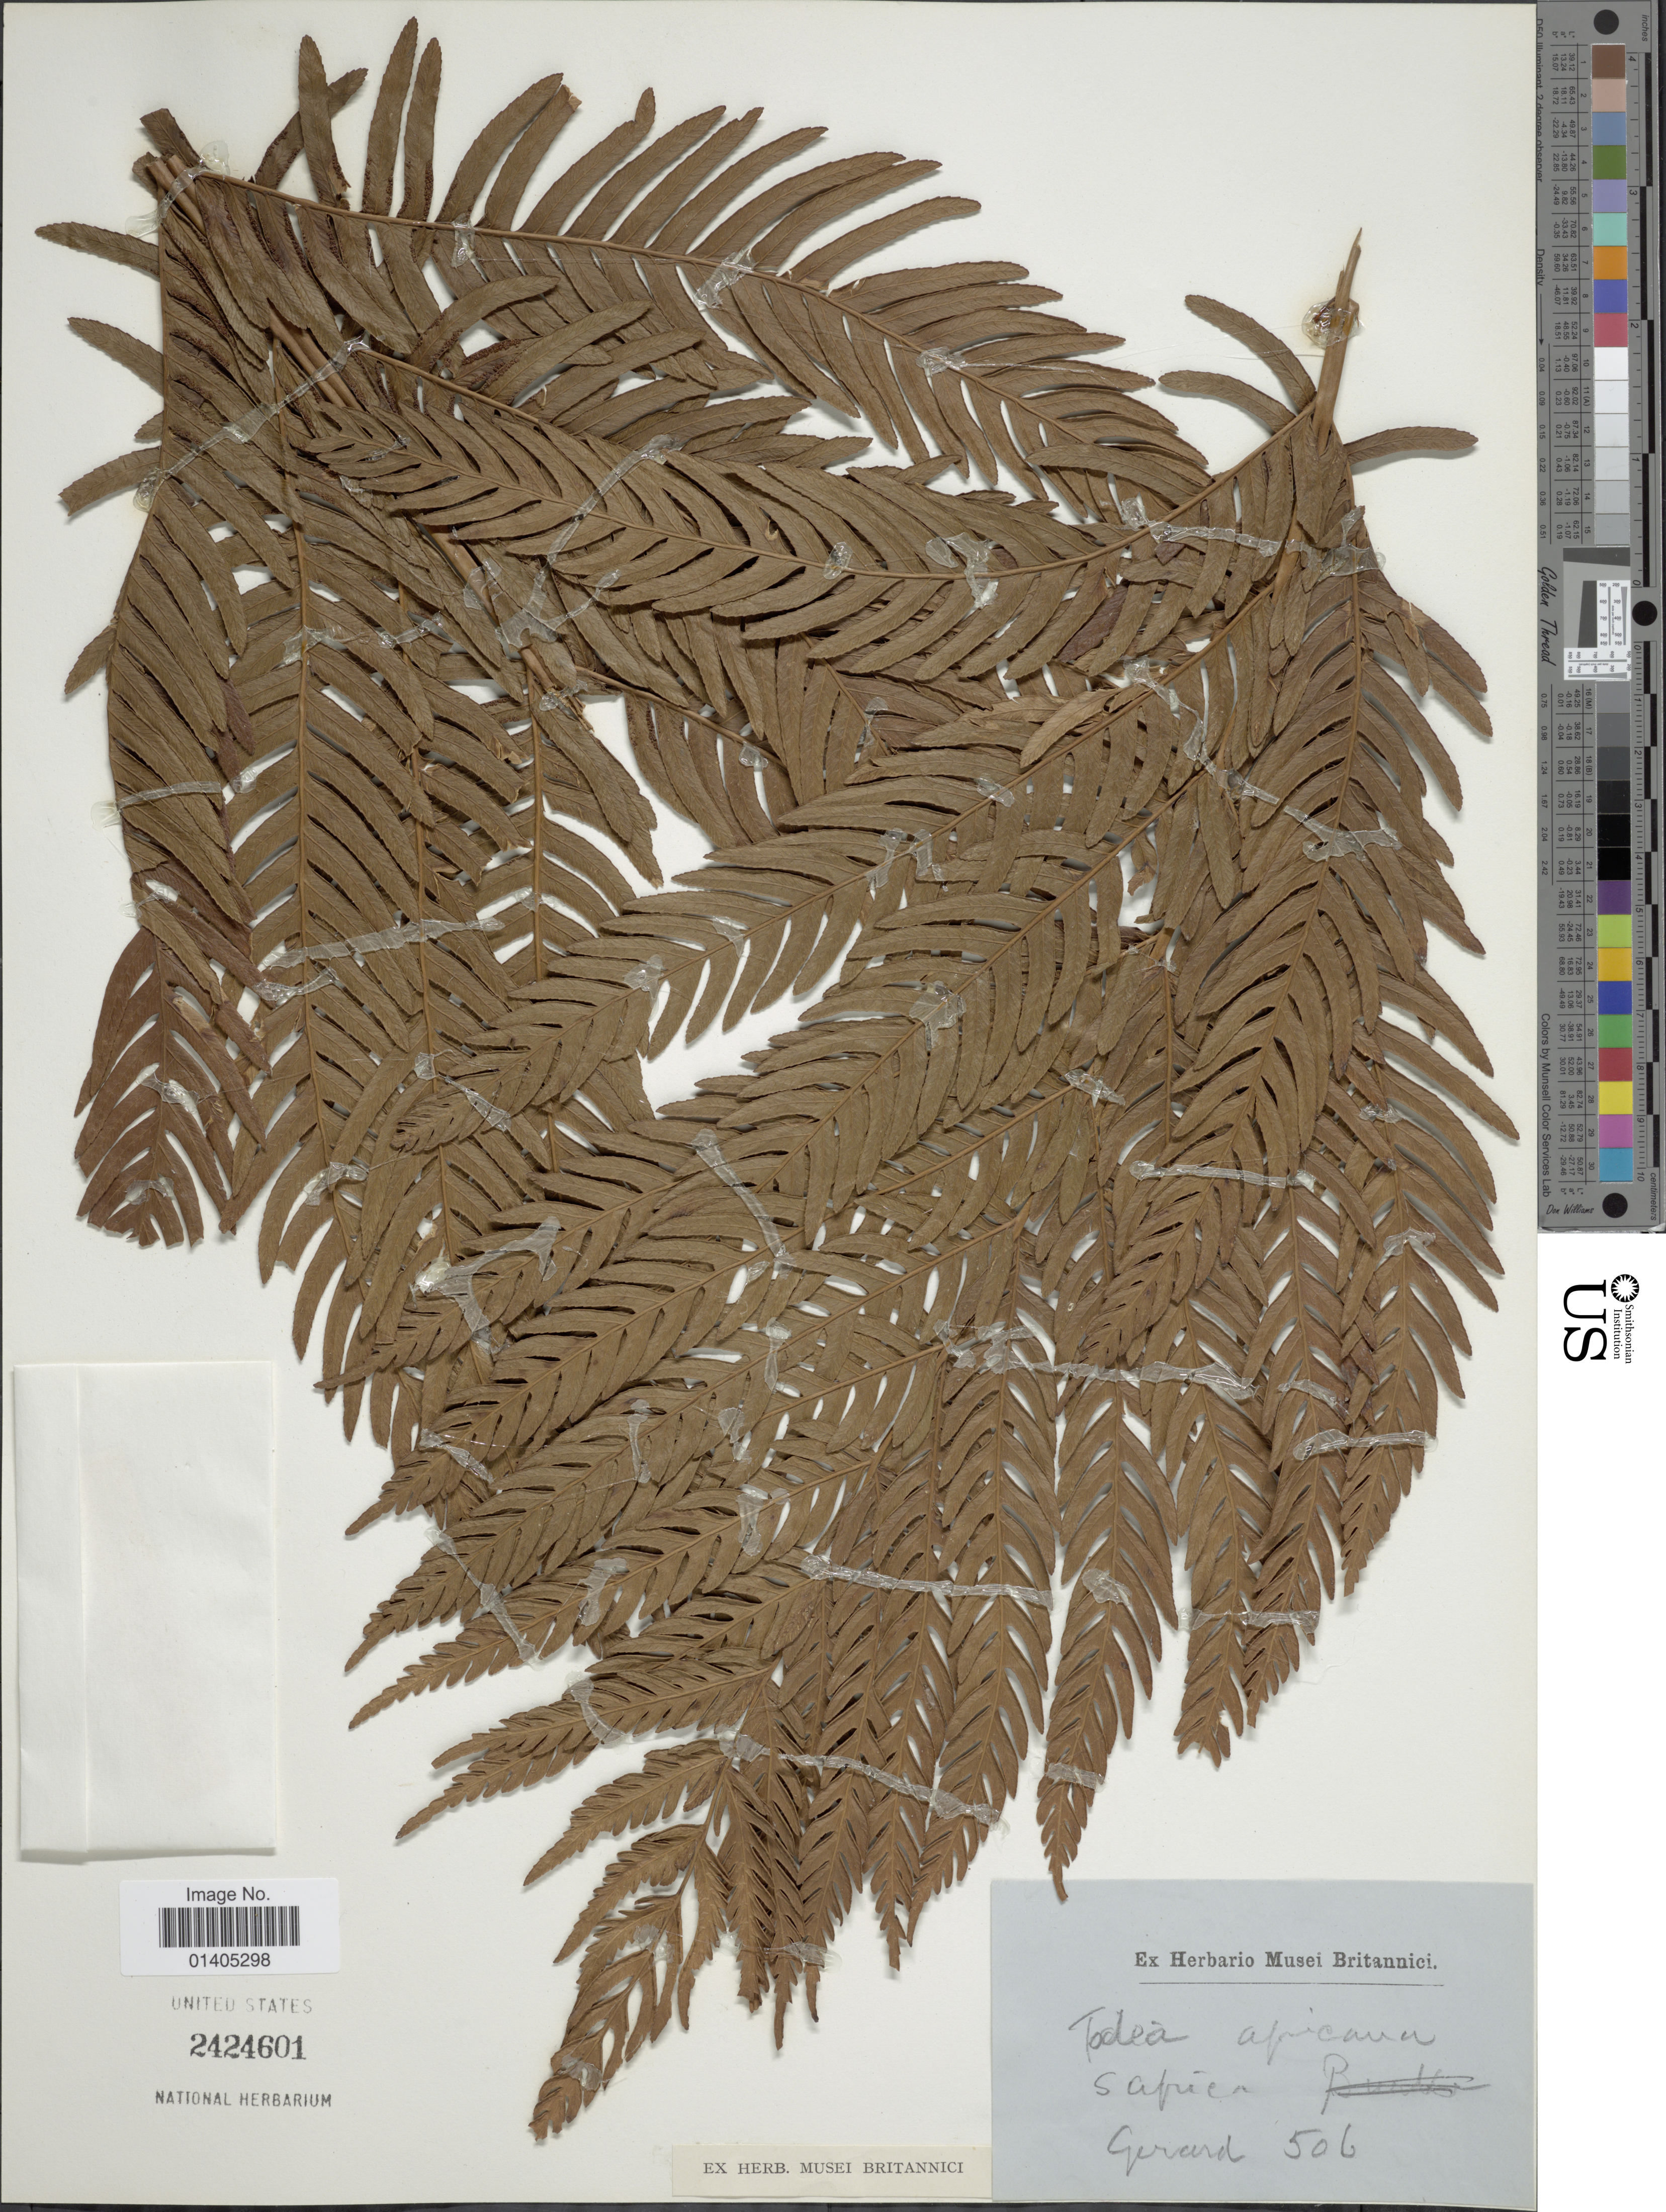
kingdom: Plantae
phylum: Tracheophyta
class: Polypodiopsida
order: Osmundales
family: Osmundaceae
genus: Todea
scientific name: Todea barbara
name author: T. Moore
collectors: -. Gerard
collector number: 506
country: South Africa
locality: S. Africa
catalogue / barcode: US 2424601